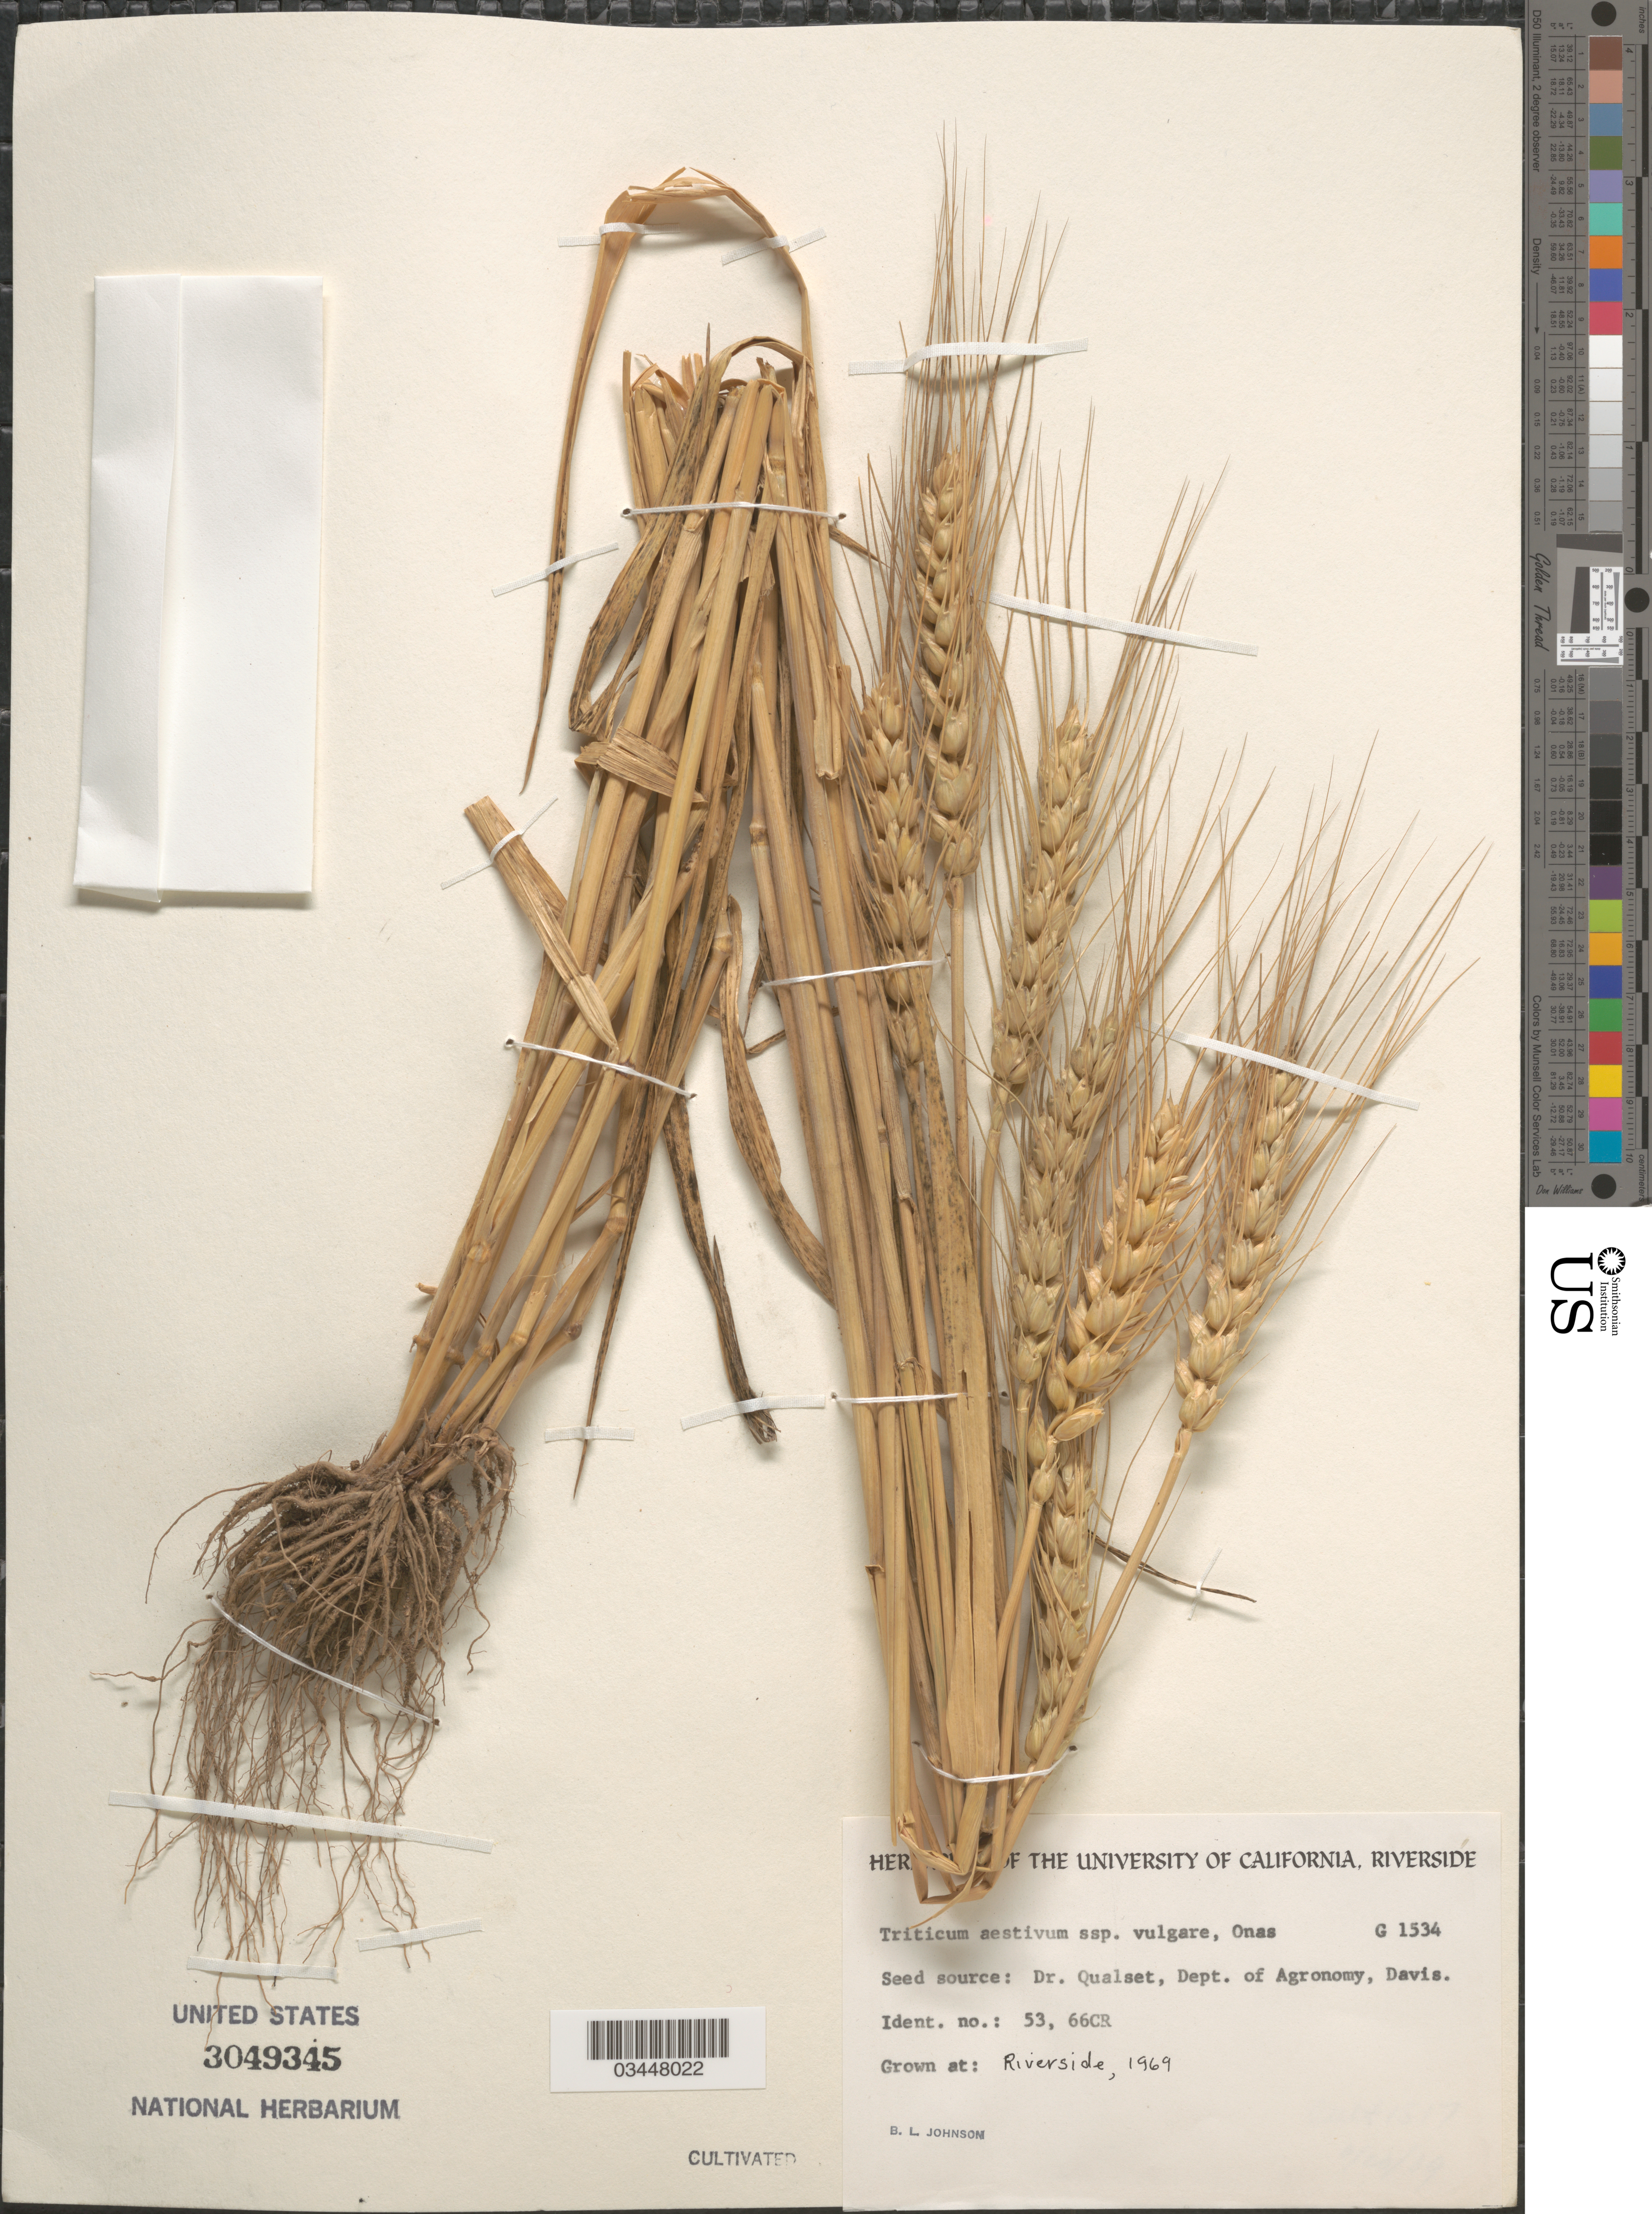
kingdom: Plantae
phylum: Tracheophyta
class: Liliopsida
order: Poales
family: Poaceae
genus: Triticum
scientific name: Triticum aestivum subsp. vulgare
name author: (Vill.) Thell.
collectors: B. Johnson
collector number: G1534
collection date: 1969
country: United States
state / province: California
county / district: Riverside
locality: Riverside.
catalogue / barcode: US 3049345